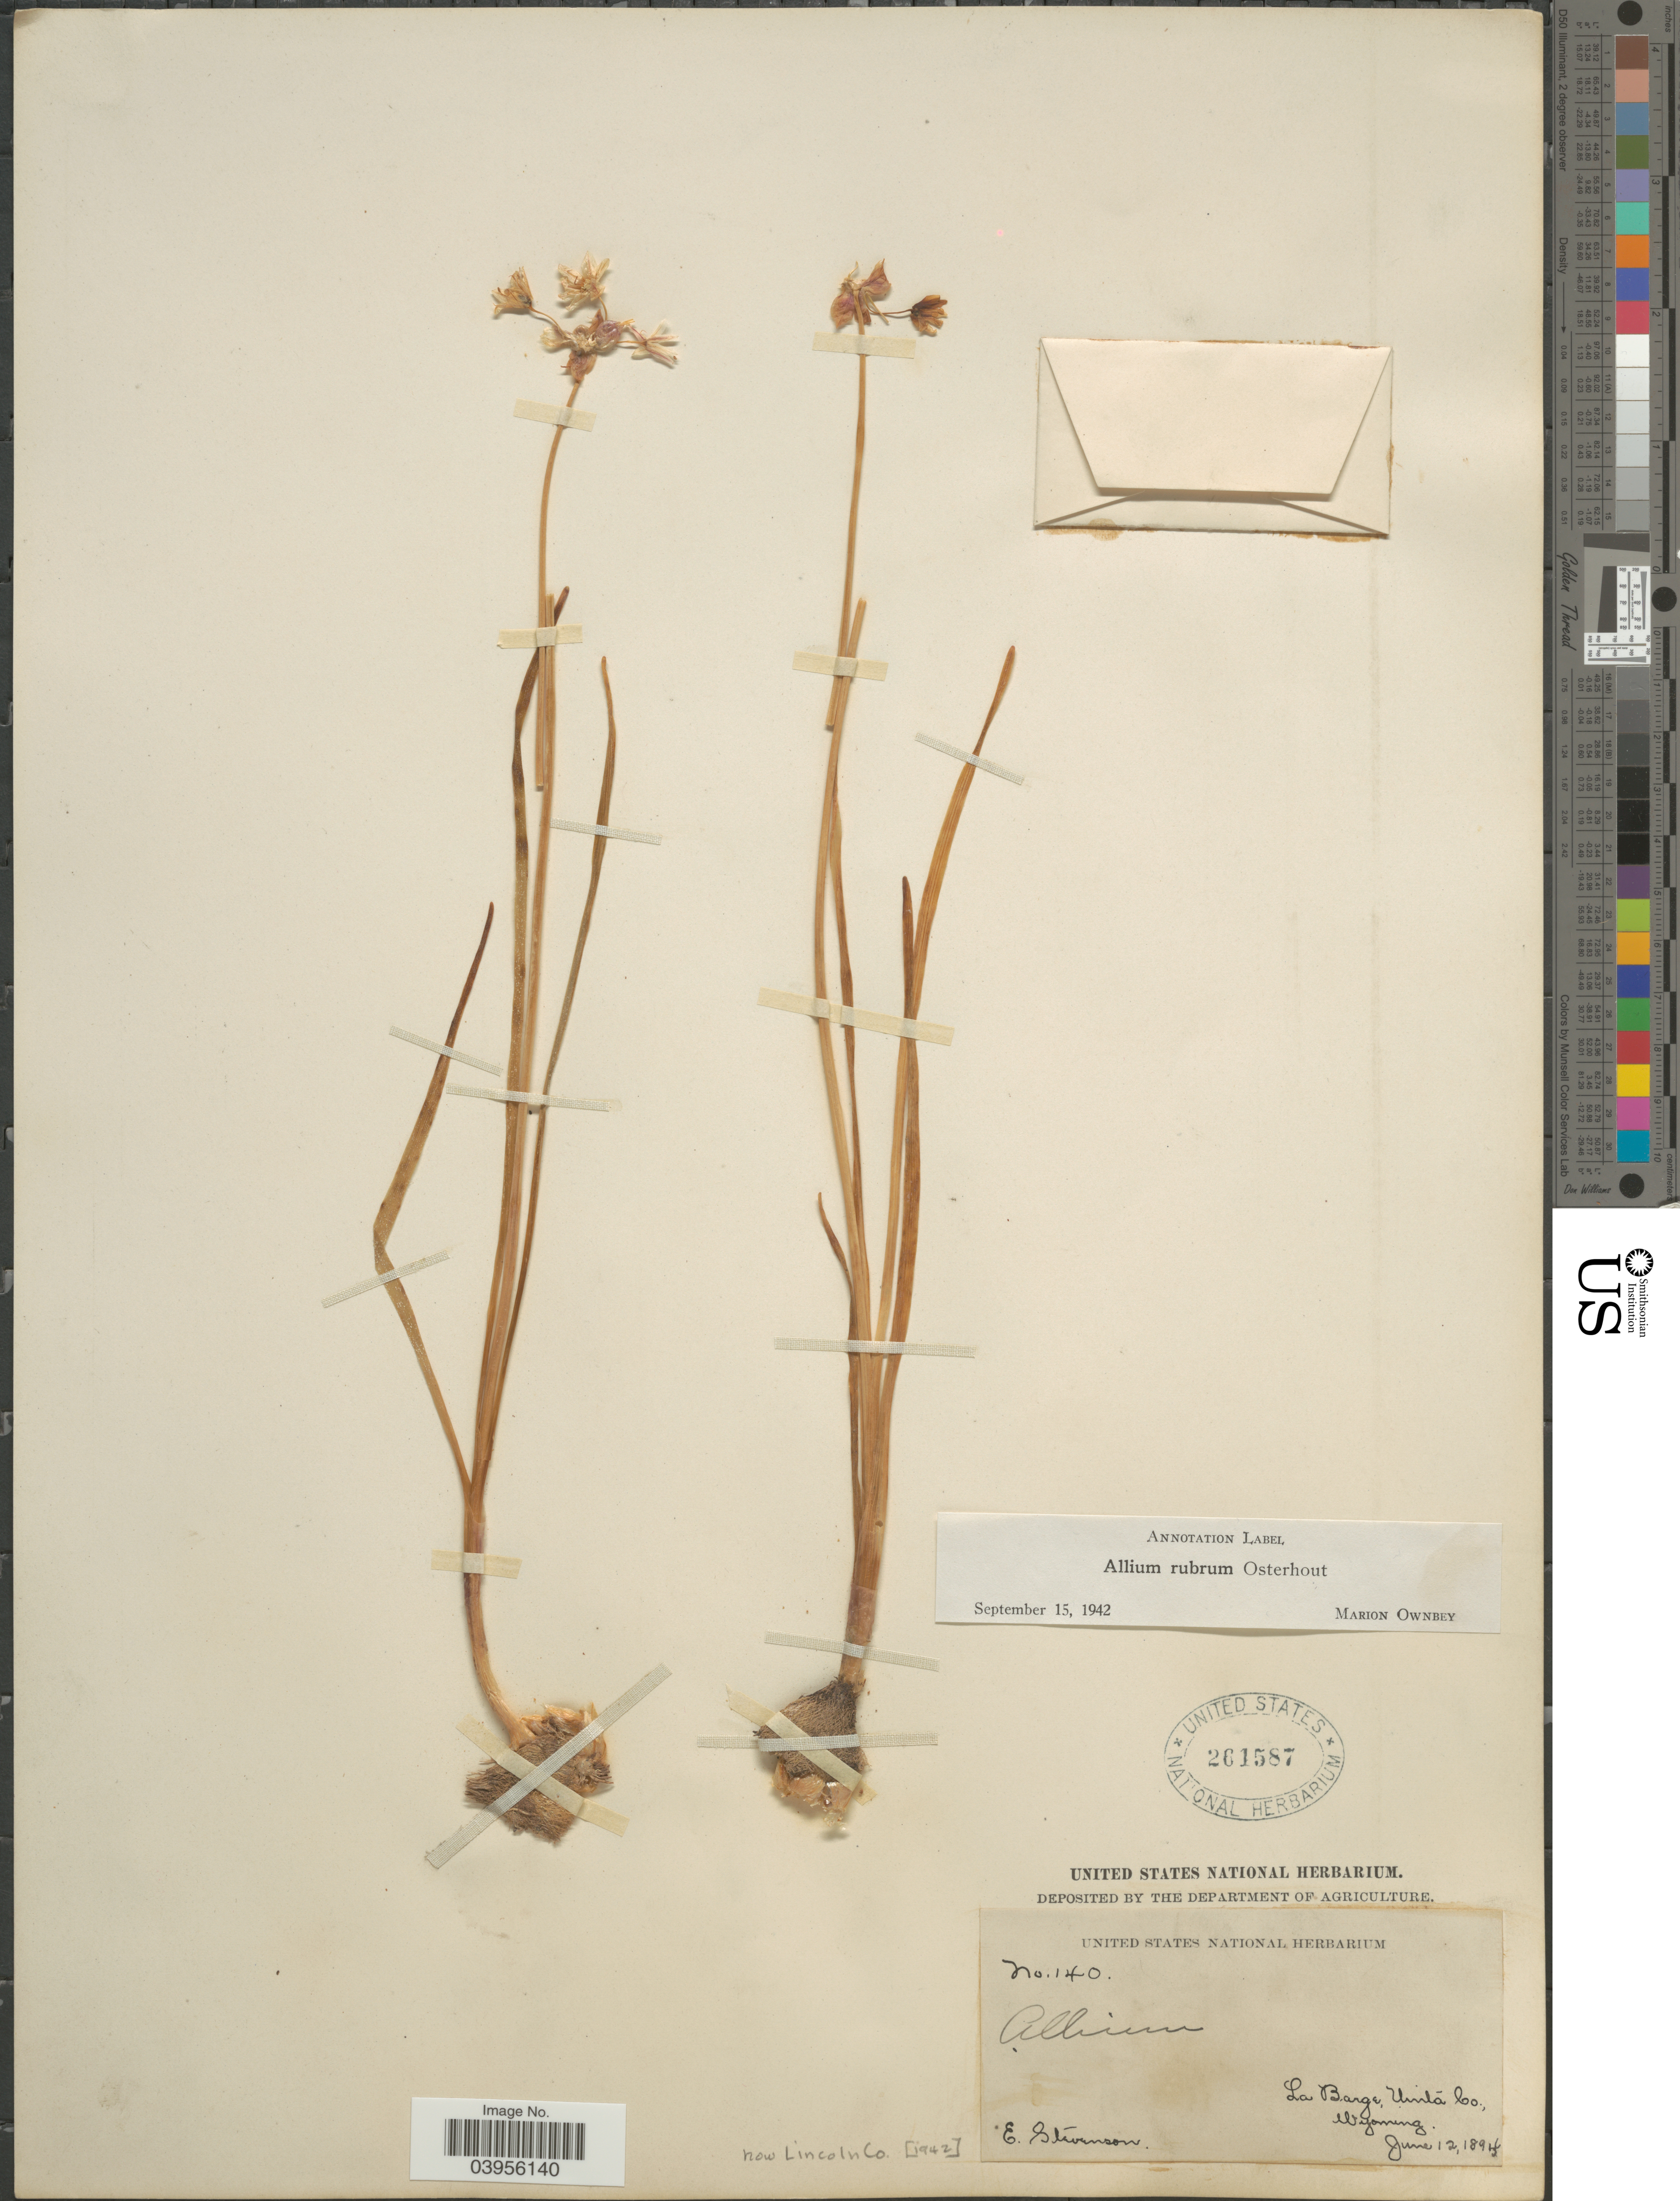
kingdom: Plantae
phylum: Tracheophyta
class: Liliopsida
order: Asparagales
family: Amaryllidaceae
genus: Allium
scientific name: Allium geyeri var. tenerum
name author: M.E. Jones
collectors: E. Stevenson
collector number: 140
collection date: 1894-06-12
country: United States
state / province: Wyoming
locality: La Barge, Uinta Co. Now Lincoln Co.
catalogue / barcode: US 261587